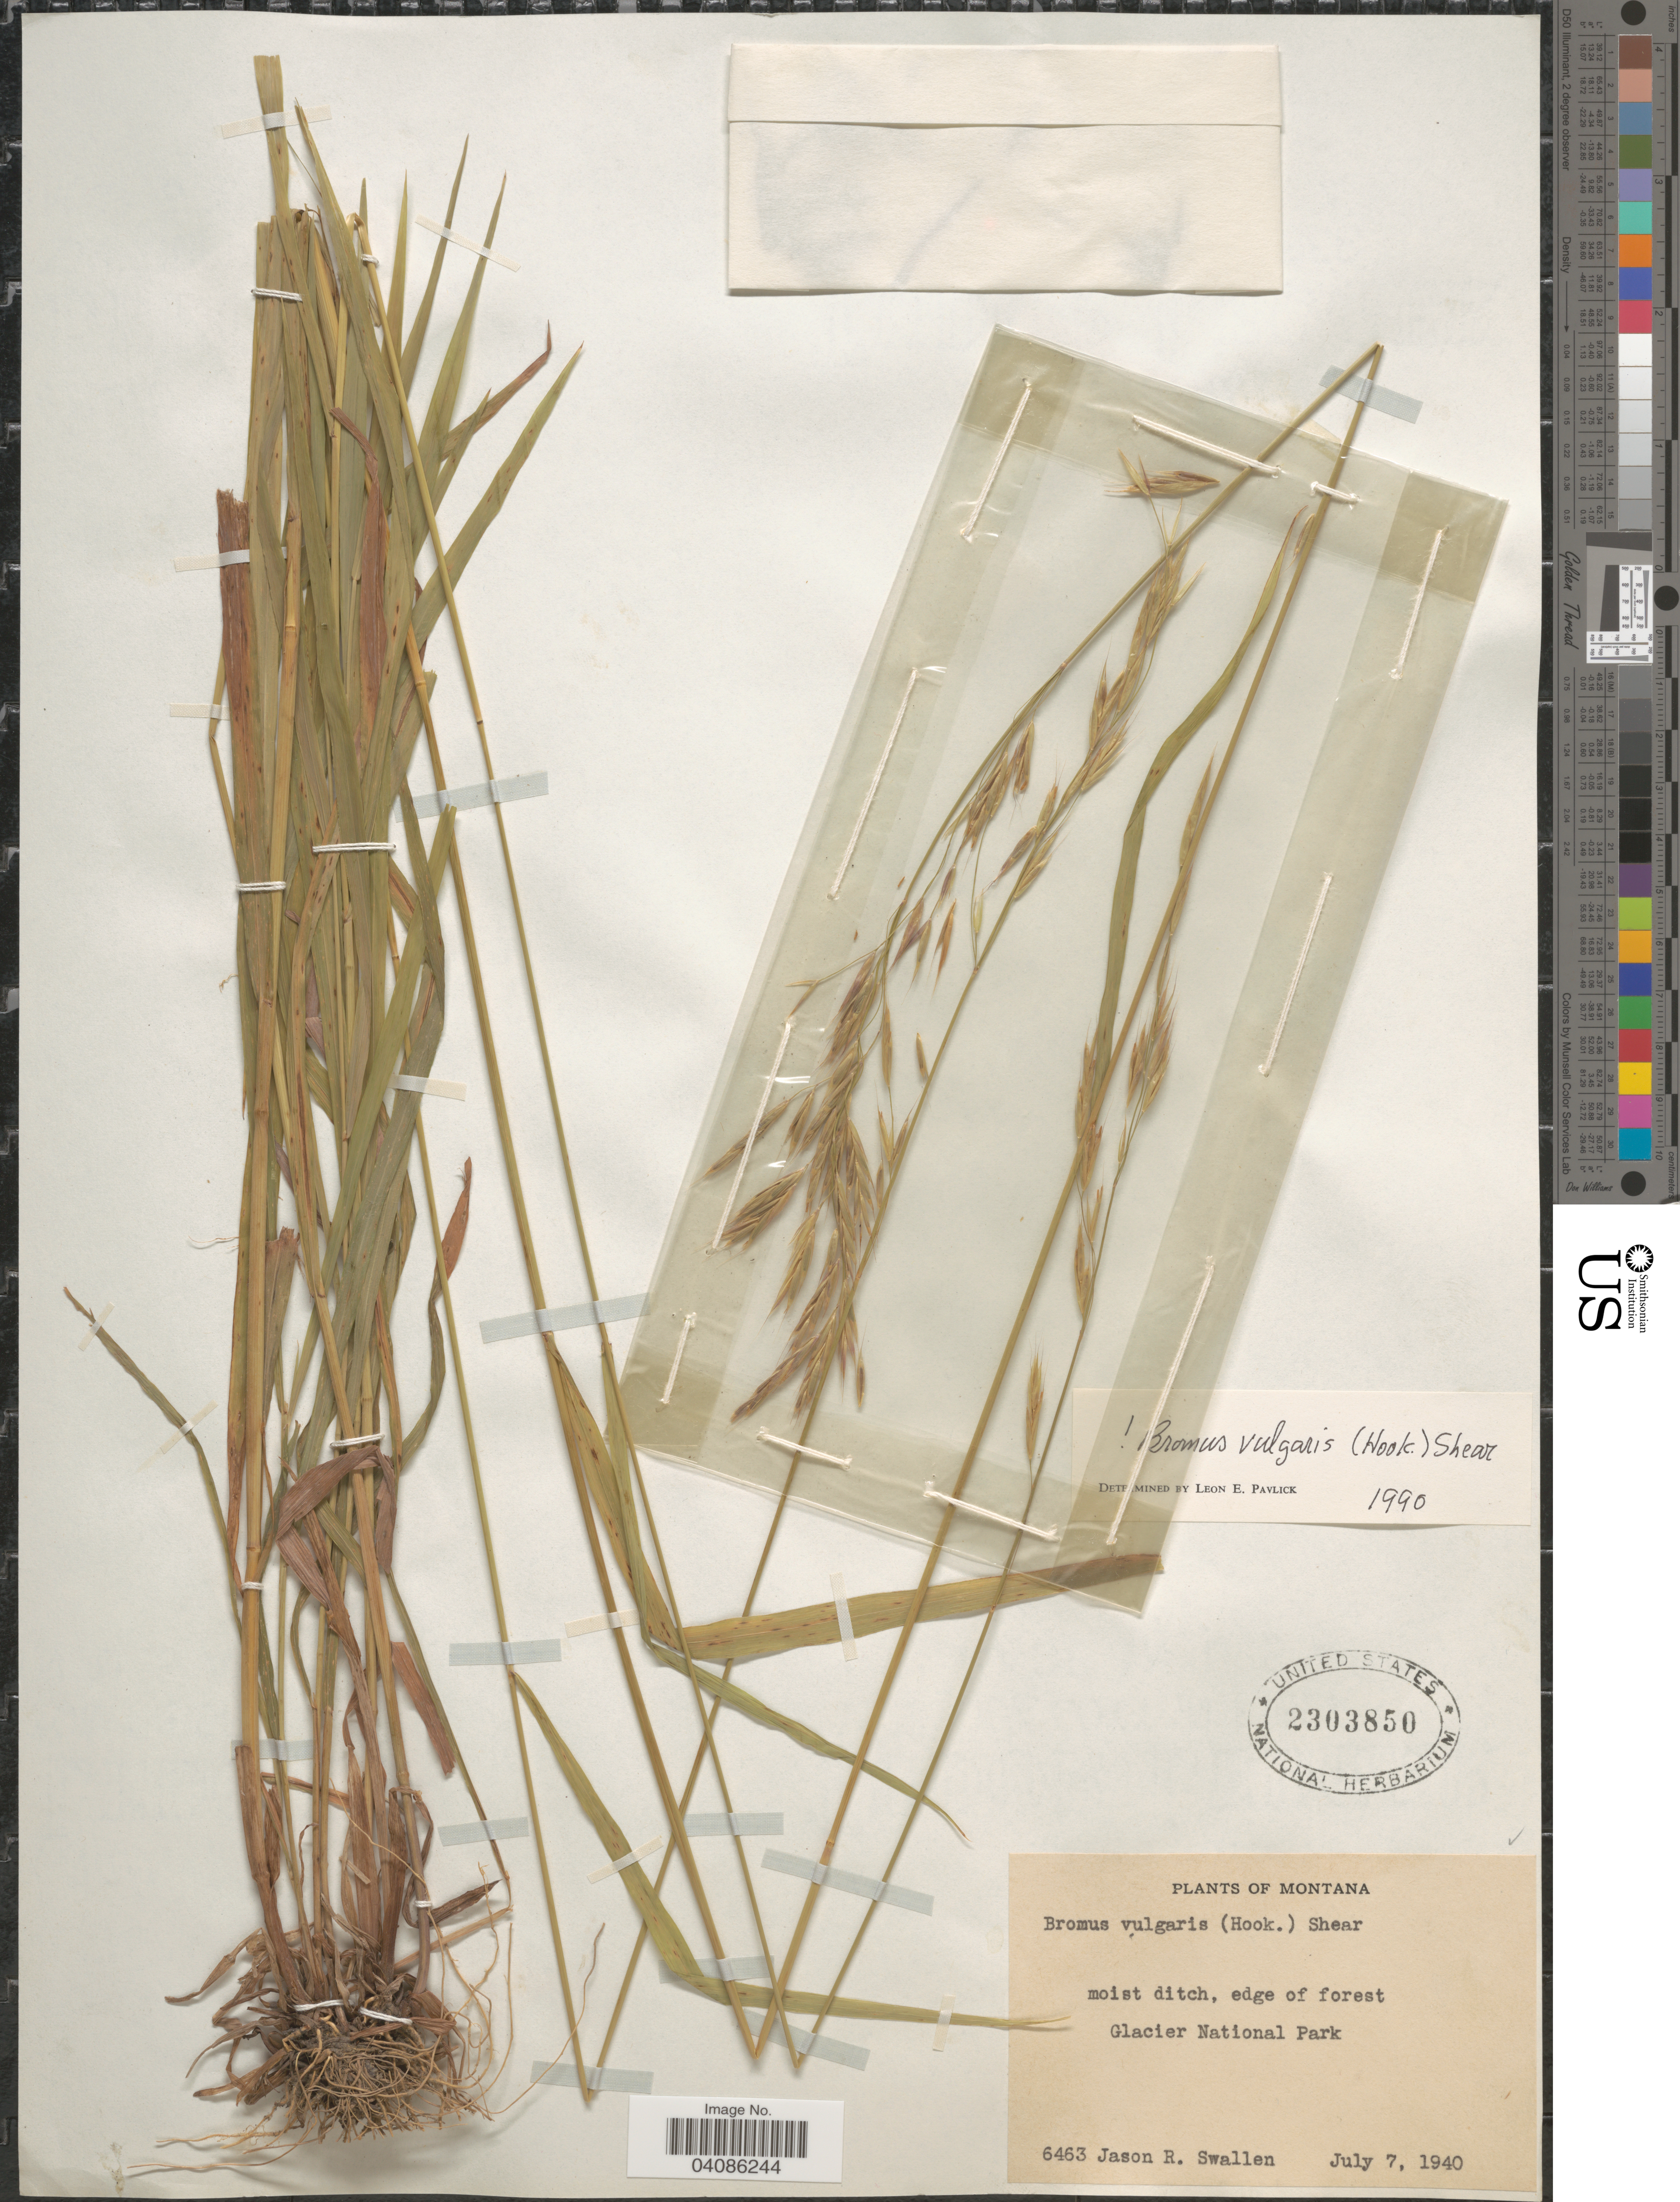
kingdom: Plantae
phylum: Tracheophyta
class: Liliopsida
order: Poales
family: Poaceae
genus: Bromus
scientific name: Bromus texensis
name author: (Shear) Hitchc.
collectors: J. R. Swallen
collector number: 6463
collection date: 1940-07-07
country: United States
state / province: Montana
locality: Moist ditch, edge of forest, Glacier National Park.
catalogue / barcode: US 2303850